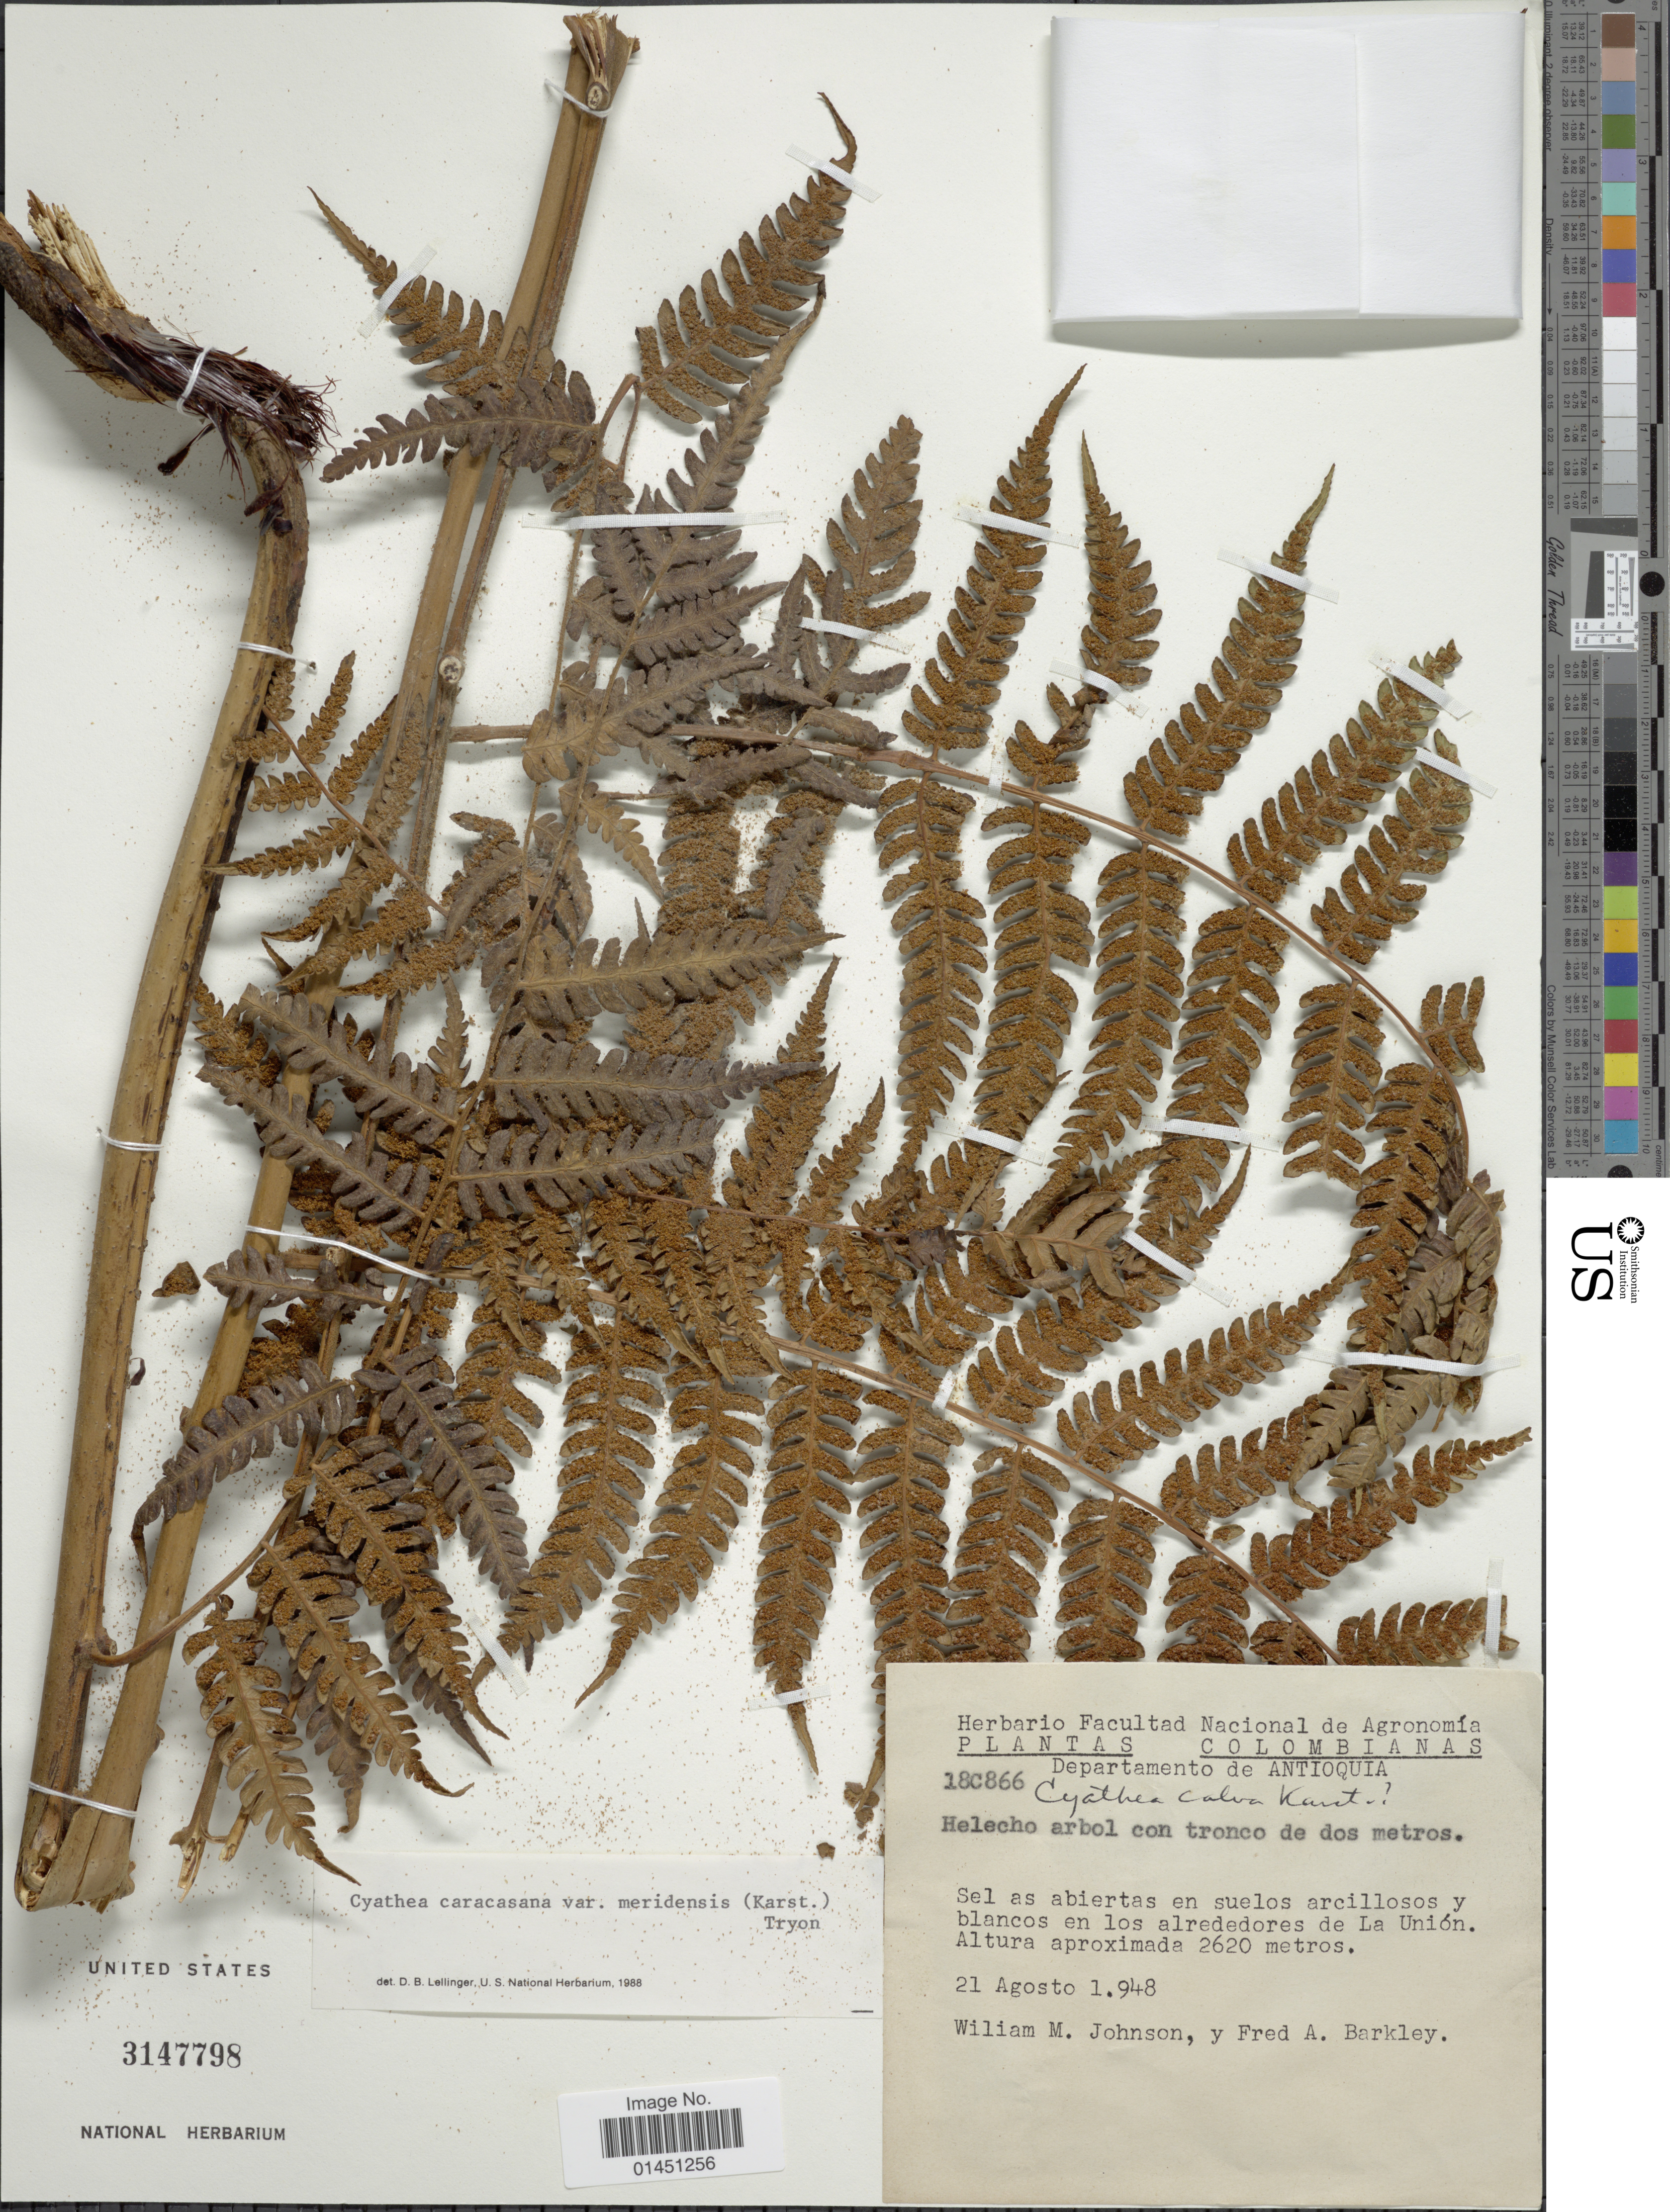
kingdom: Plantae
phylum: Tracheophyta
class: Polypodiopsida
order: Cyatheales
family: Cyatheaceae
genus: Cyathea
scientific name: Cyathea caracasana var. meridensis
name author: (H. Karst.) R.M. Tryon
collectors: W. M. Johnson & F. A. Barkley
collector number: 18C866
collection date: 1948-08-21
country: Colombia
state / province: Antioquia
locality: Sel as abiertas en suelos arcillosos y blancos en los alrededores de La Union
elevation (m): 2620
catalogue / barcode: US 3147798